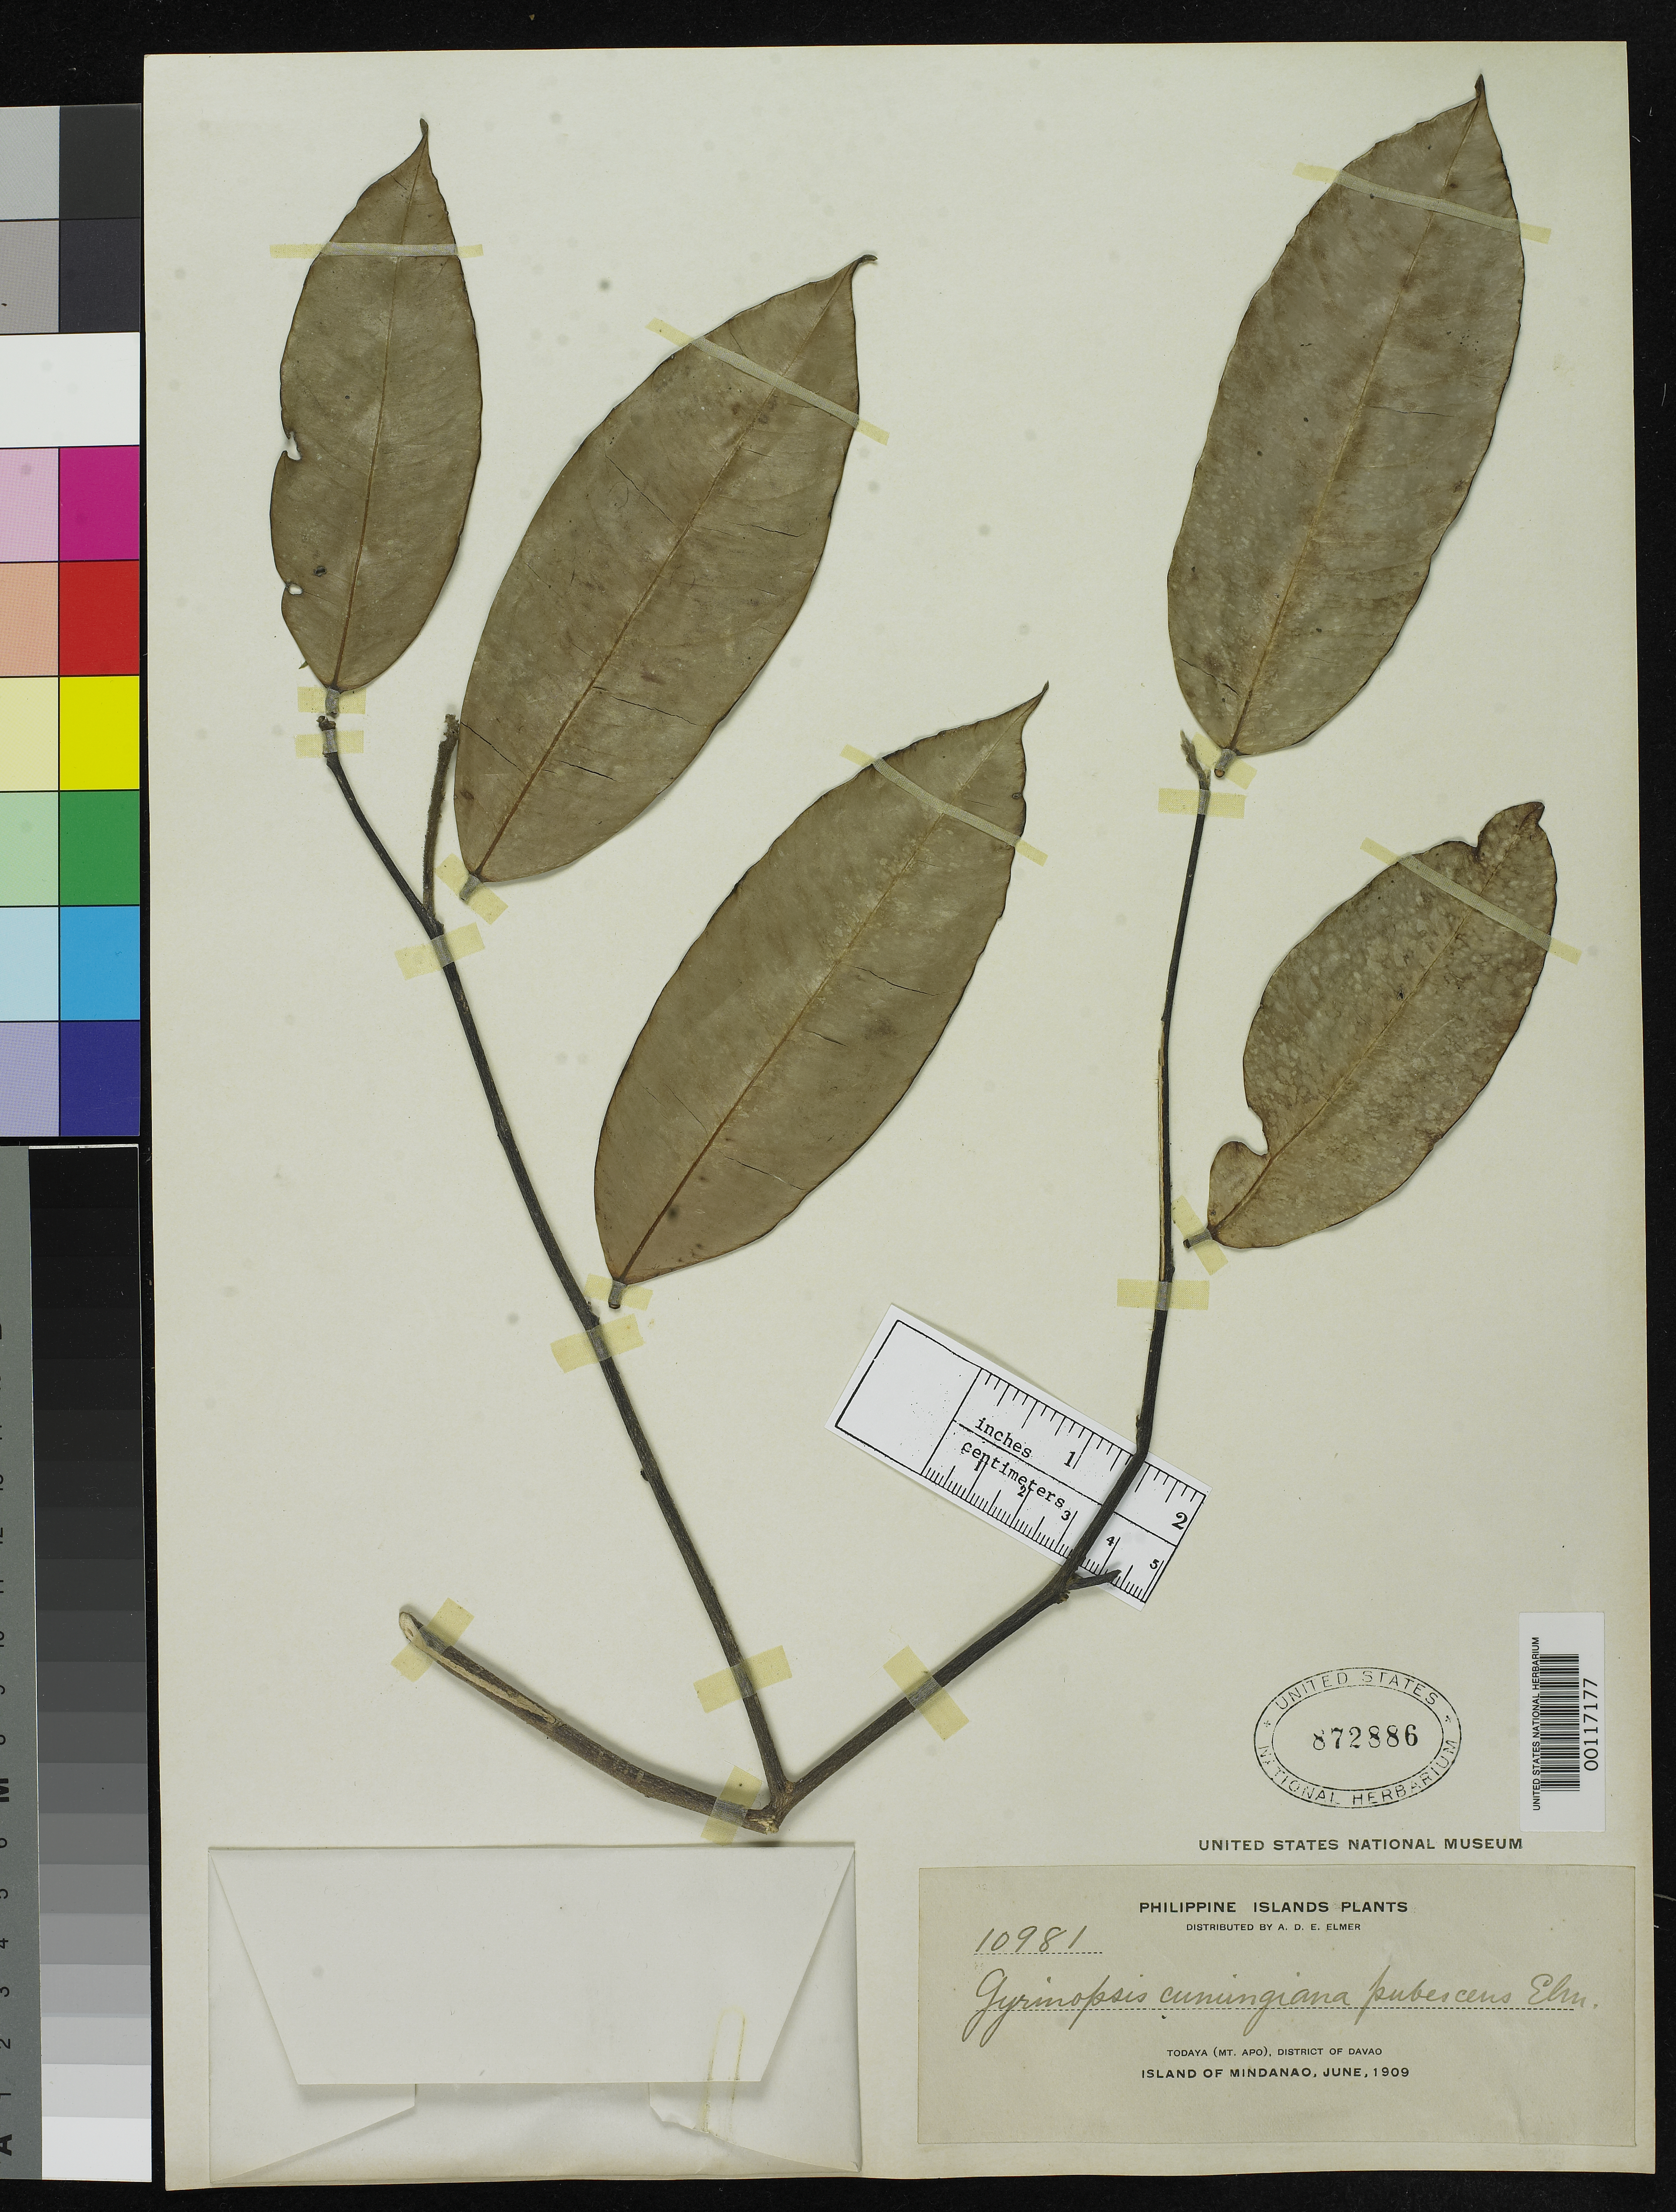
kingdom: Plantae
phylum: Tracheophyta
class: Magnoliopsida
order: Malvales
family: Thymelaeaceae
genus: Gyrinopsis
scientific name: Gyrinopsis cumingiana var. pubescens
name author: Elmer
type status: Isotype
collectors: A. D. E. Elmer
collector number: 10981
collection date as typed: Jun 1909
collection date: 1909-06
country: Philippines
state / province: Davao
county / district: Davao del Sur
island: Mindanao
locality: Todaya (Mt. Apo).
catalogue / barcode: US 872886